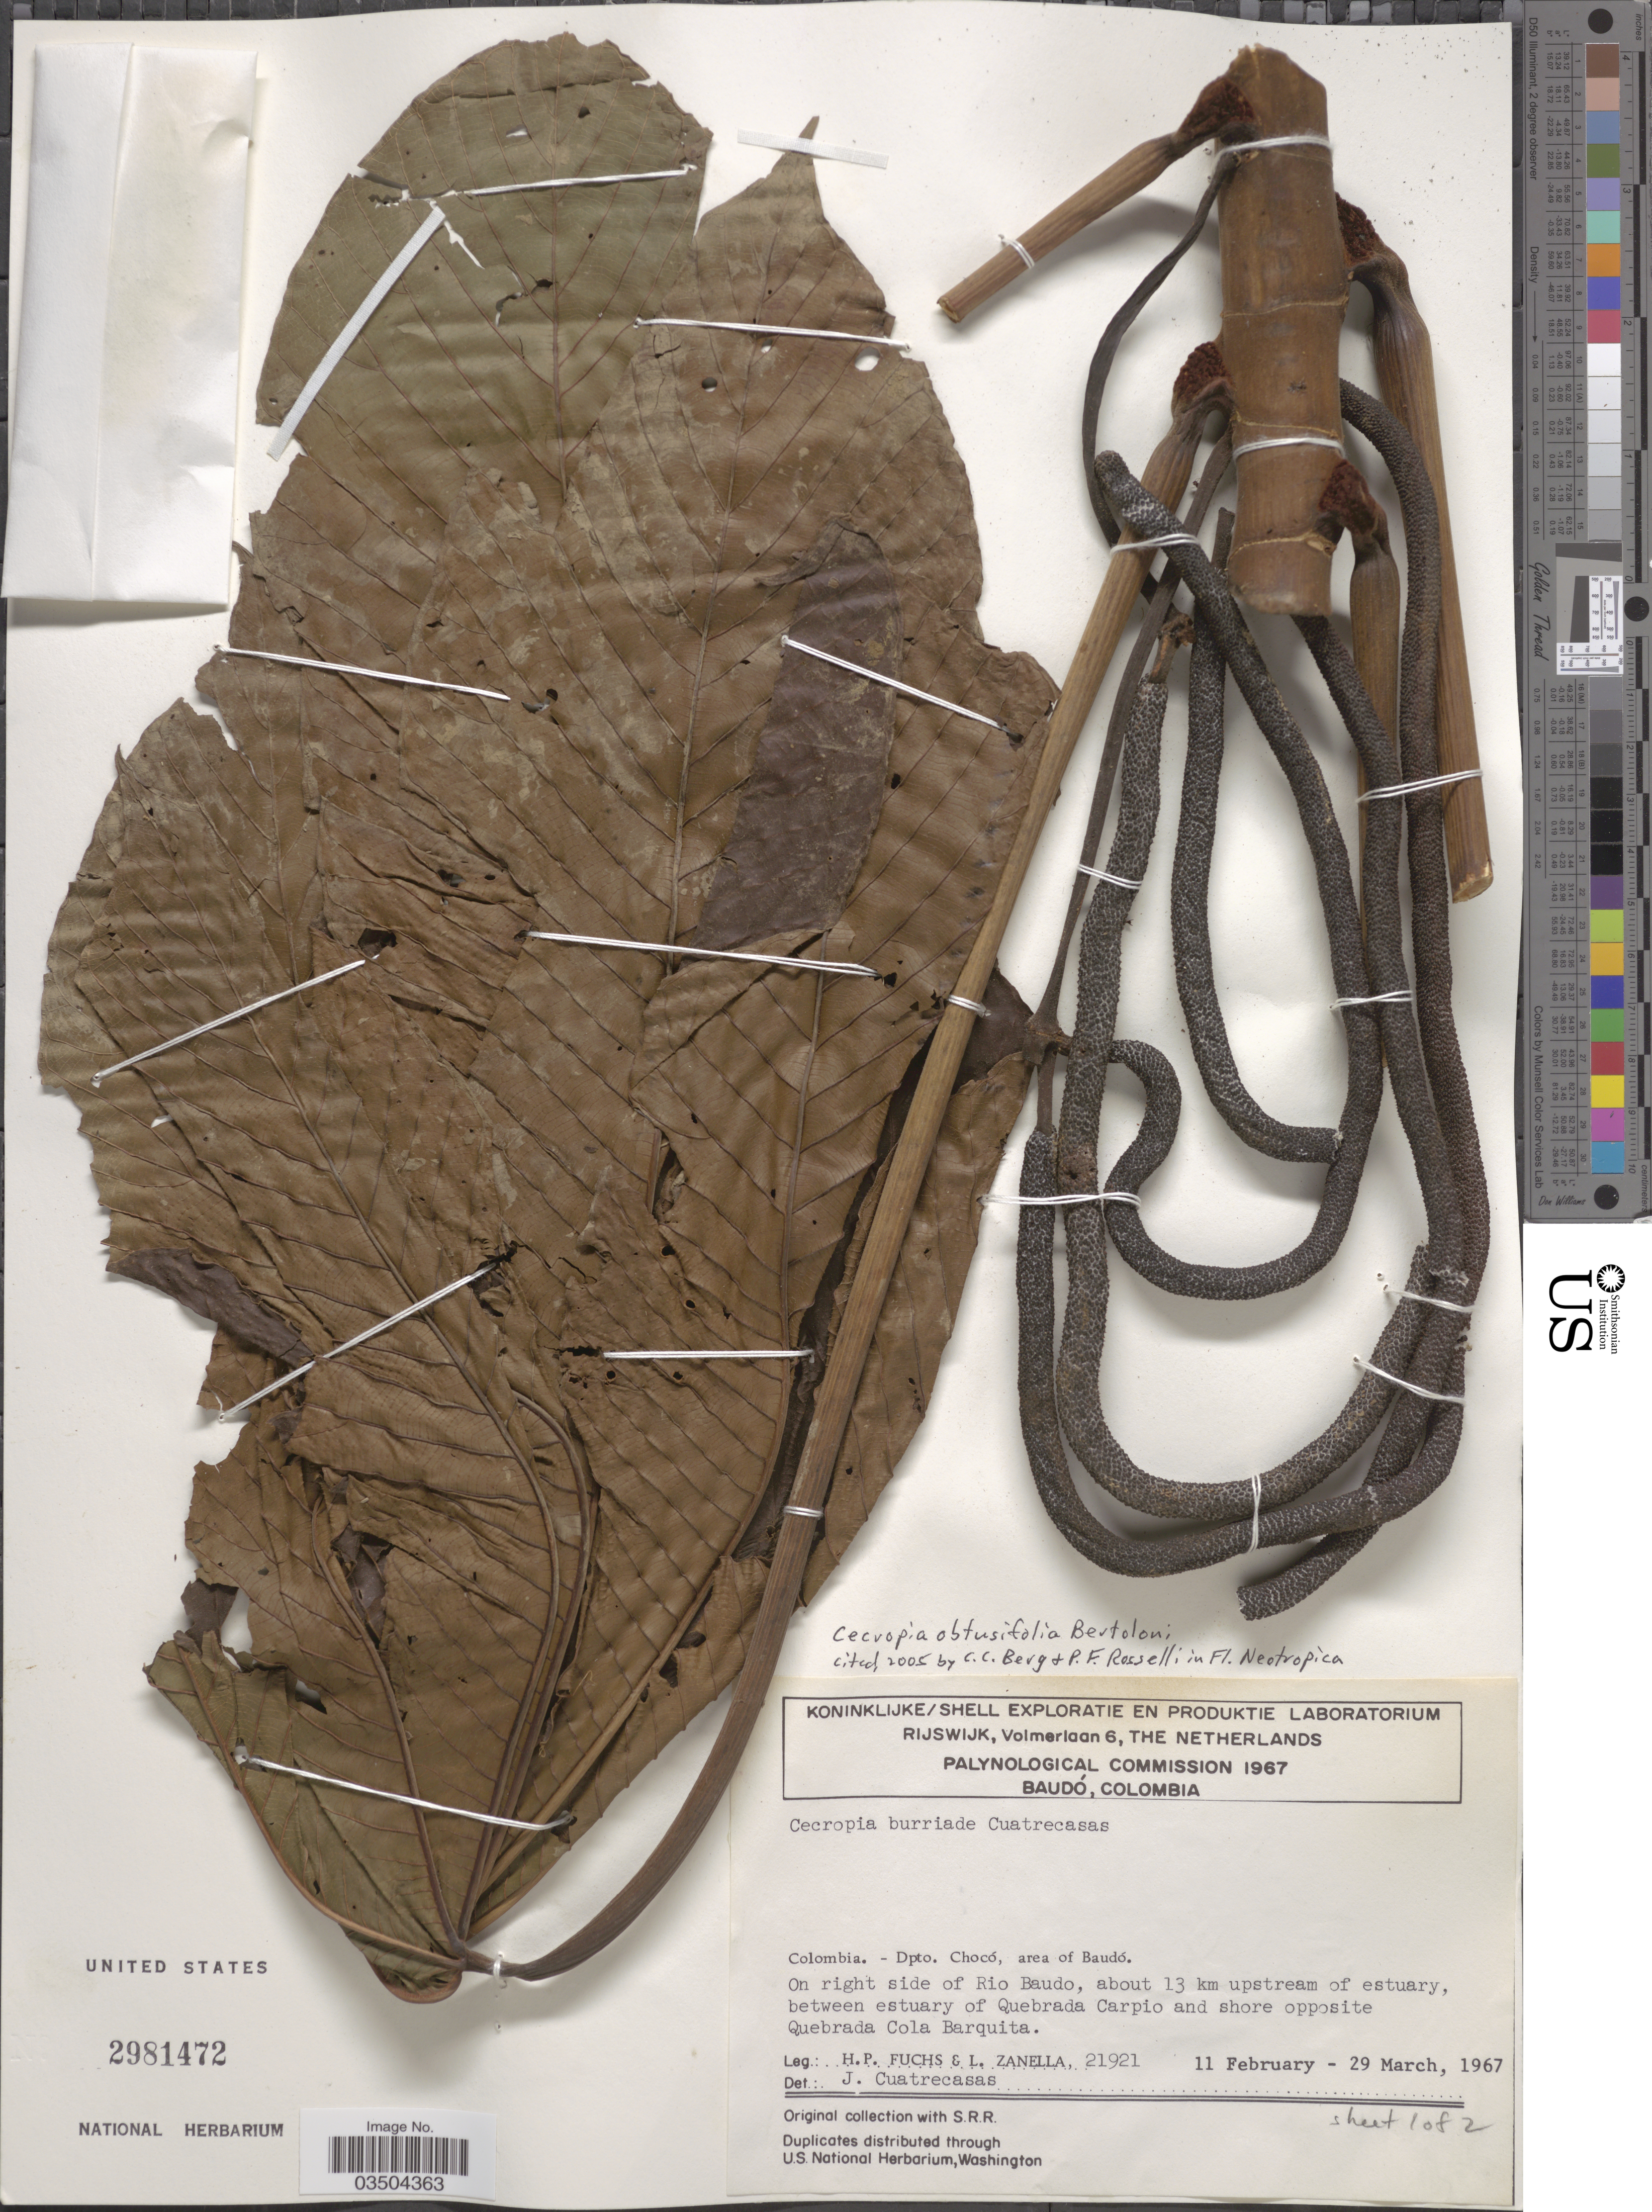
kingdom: Plantae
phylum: Tracheophyta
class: Magnoliopsida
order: Rosales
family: Urticaceae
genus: Cecropia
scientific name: Cecropia obtusifolia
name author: Bertol.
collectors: H. P. Fuchs & L. Zanella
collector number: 21921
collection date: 1967-02-11/1967-03-29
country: Colombia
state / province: Chocó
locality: Dpto. Chocó, area of Baudó. On right side of Rio Baudo, about 13 km upstream of estuary, between estuary of Quebrada Carpio and shore opposite Quebrada Cola Barquita.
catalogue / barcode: US 2981472